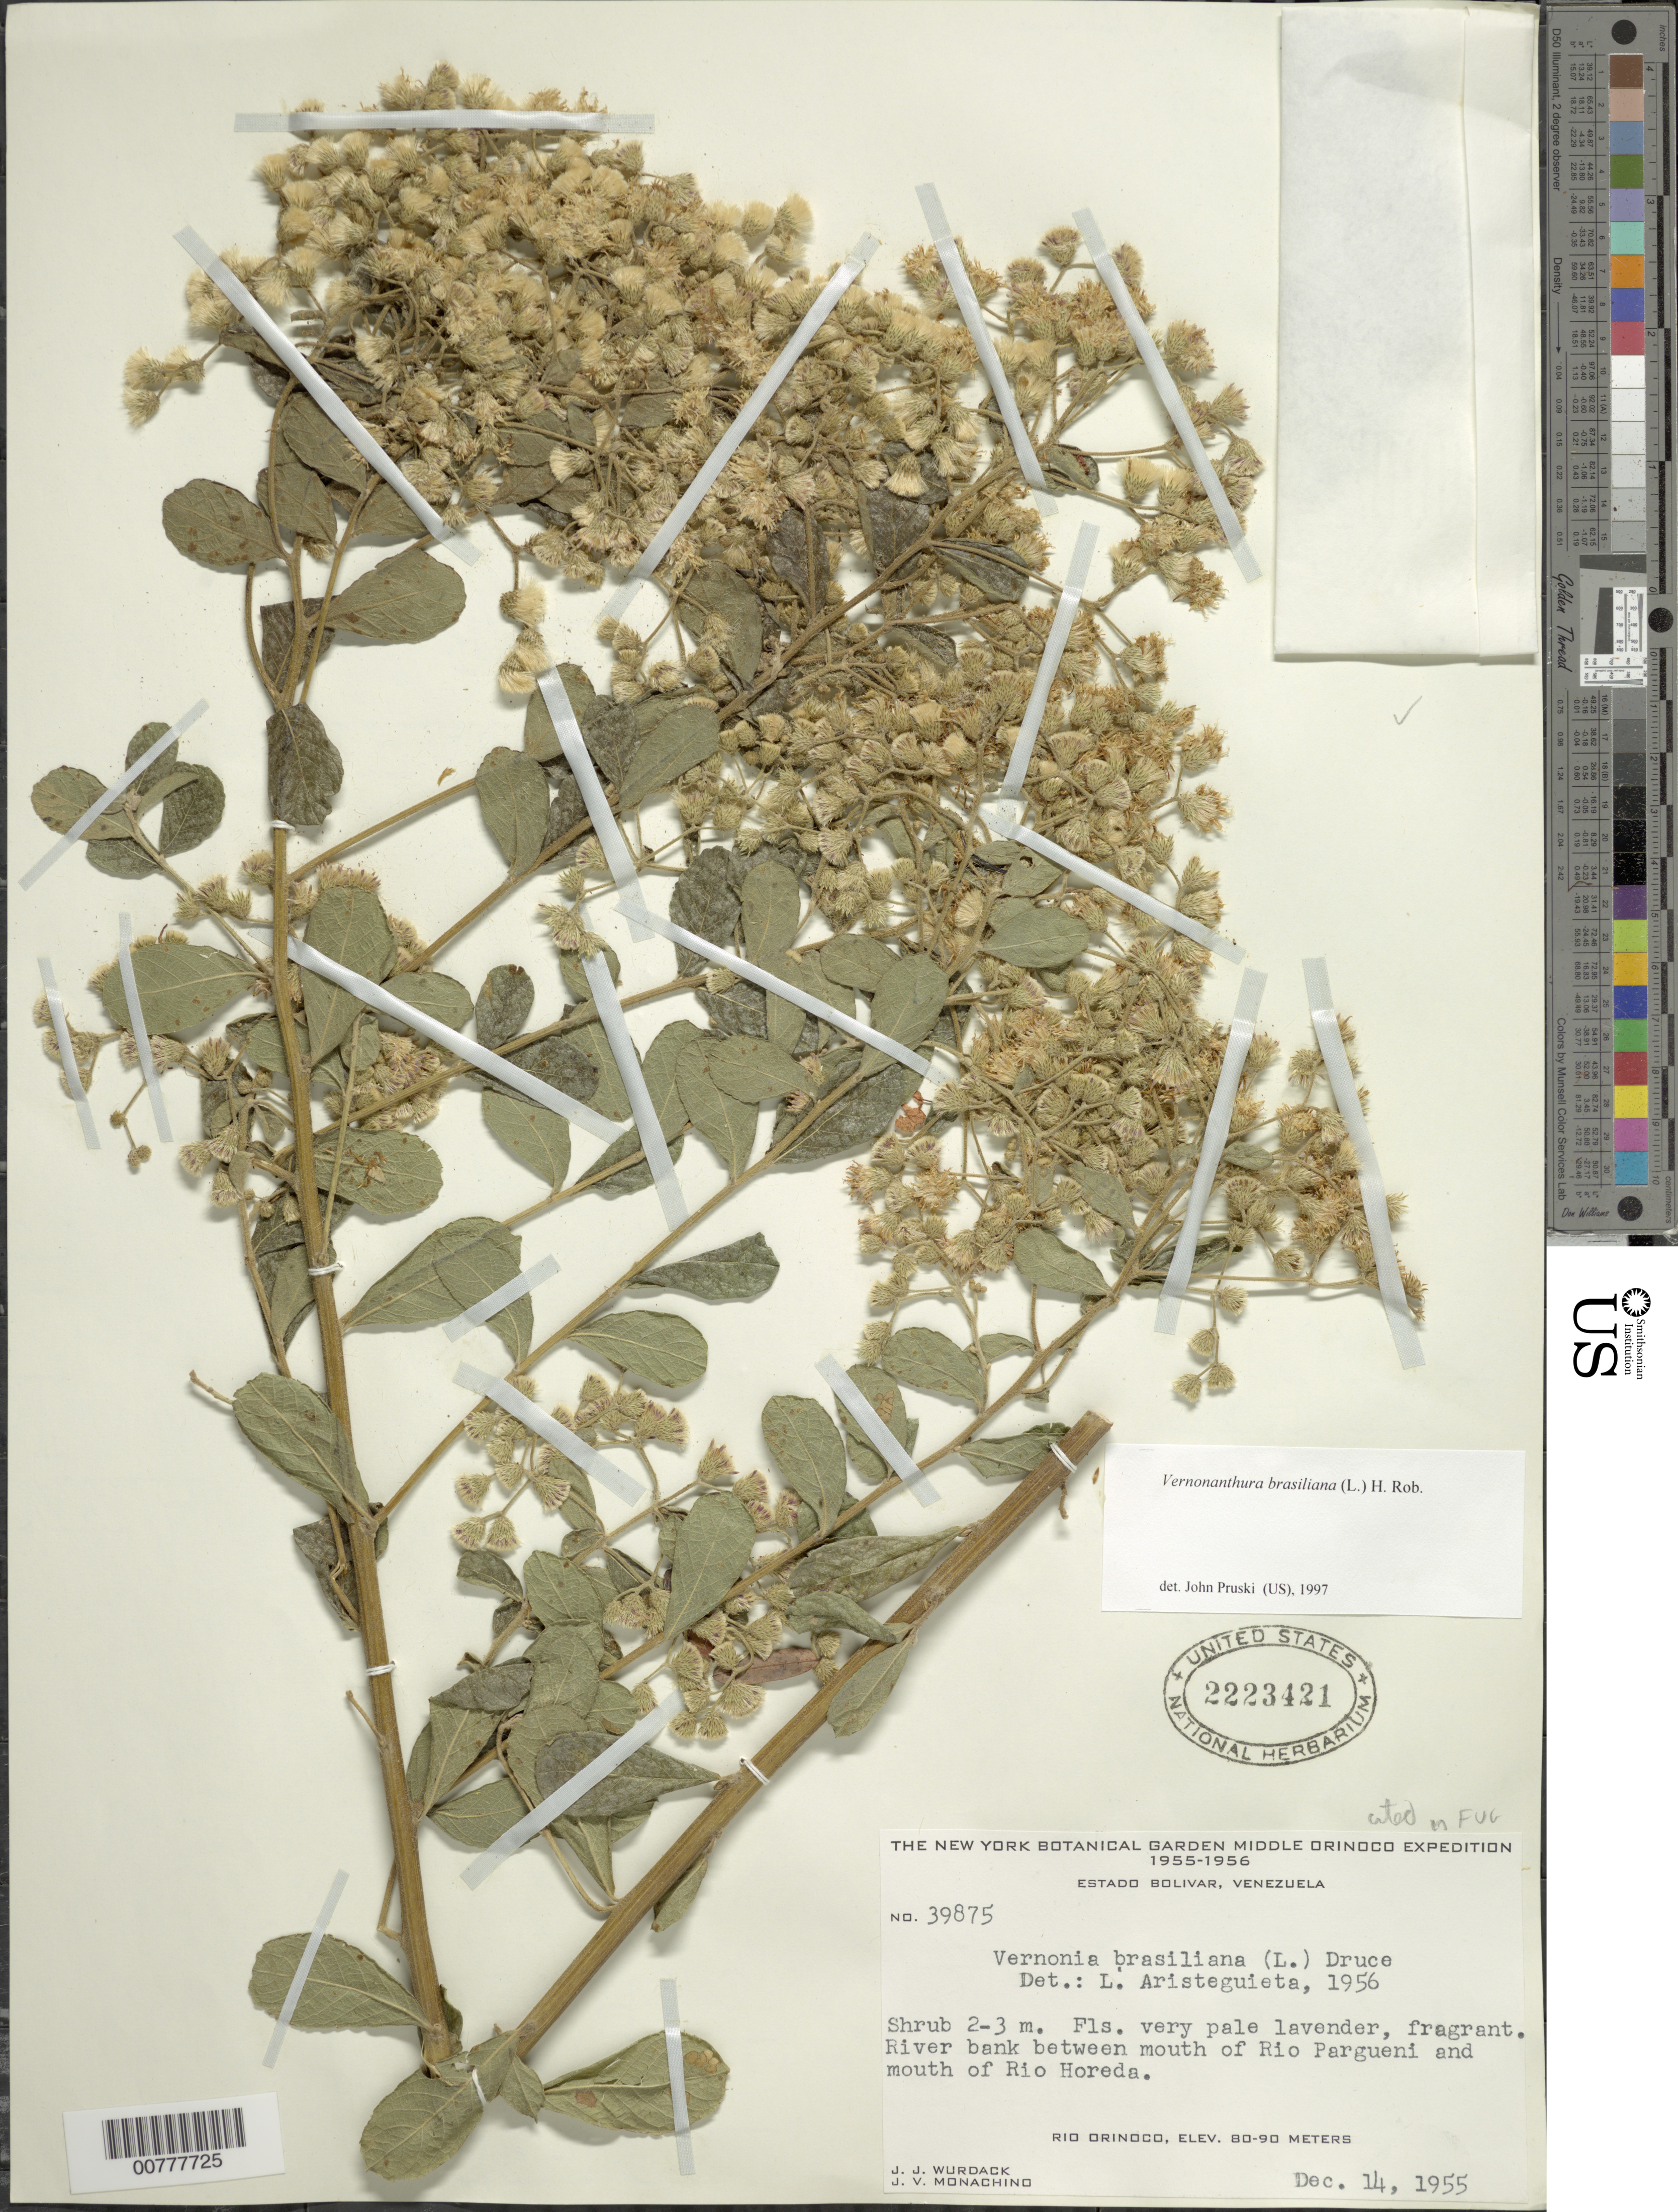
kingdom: Plantae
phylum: Tracheophyta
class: Magnoliopsida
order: Asterales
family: Asteraceae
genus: Vernonia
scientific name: Vernonia brasiliana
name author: (L.) Druce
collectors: J. J. Wurdack & J. V. Monachino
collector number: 39875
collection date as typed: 14-Dec-55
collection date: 1955-12-14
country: Venezuela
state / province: Bolívar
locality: Río Pargueni, between mouth and Río Horeda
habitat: River banks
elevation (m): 80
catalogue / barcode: US 2223421